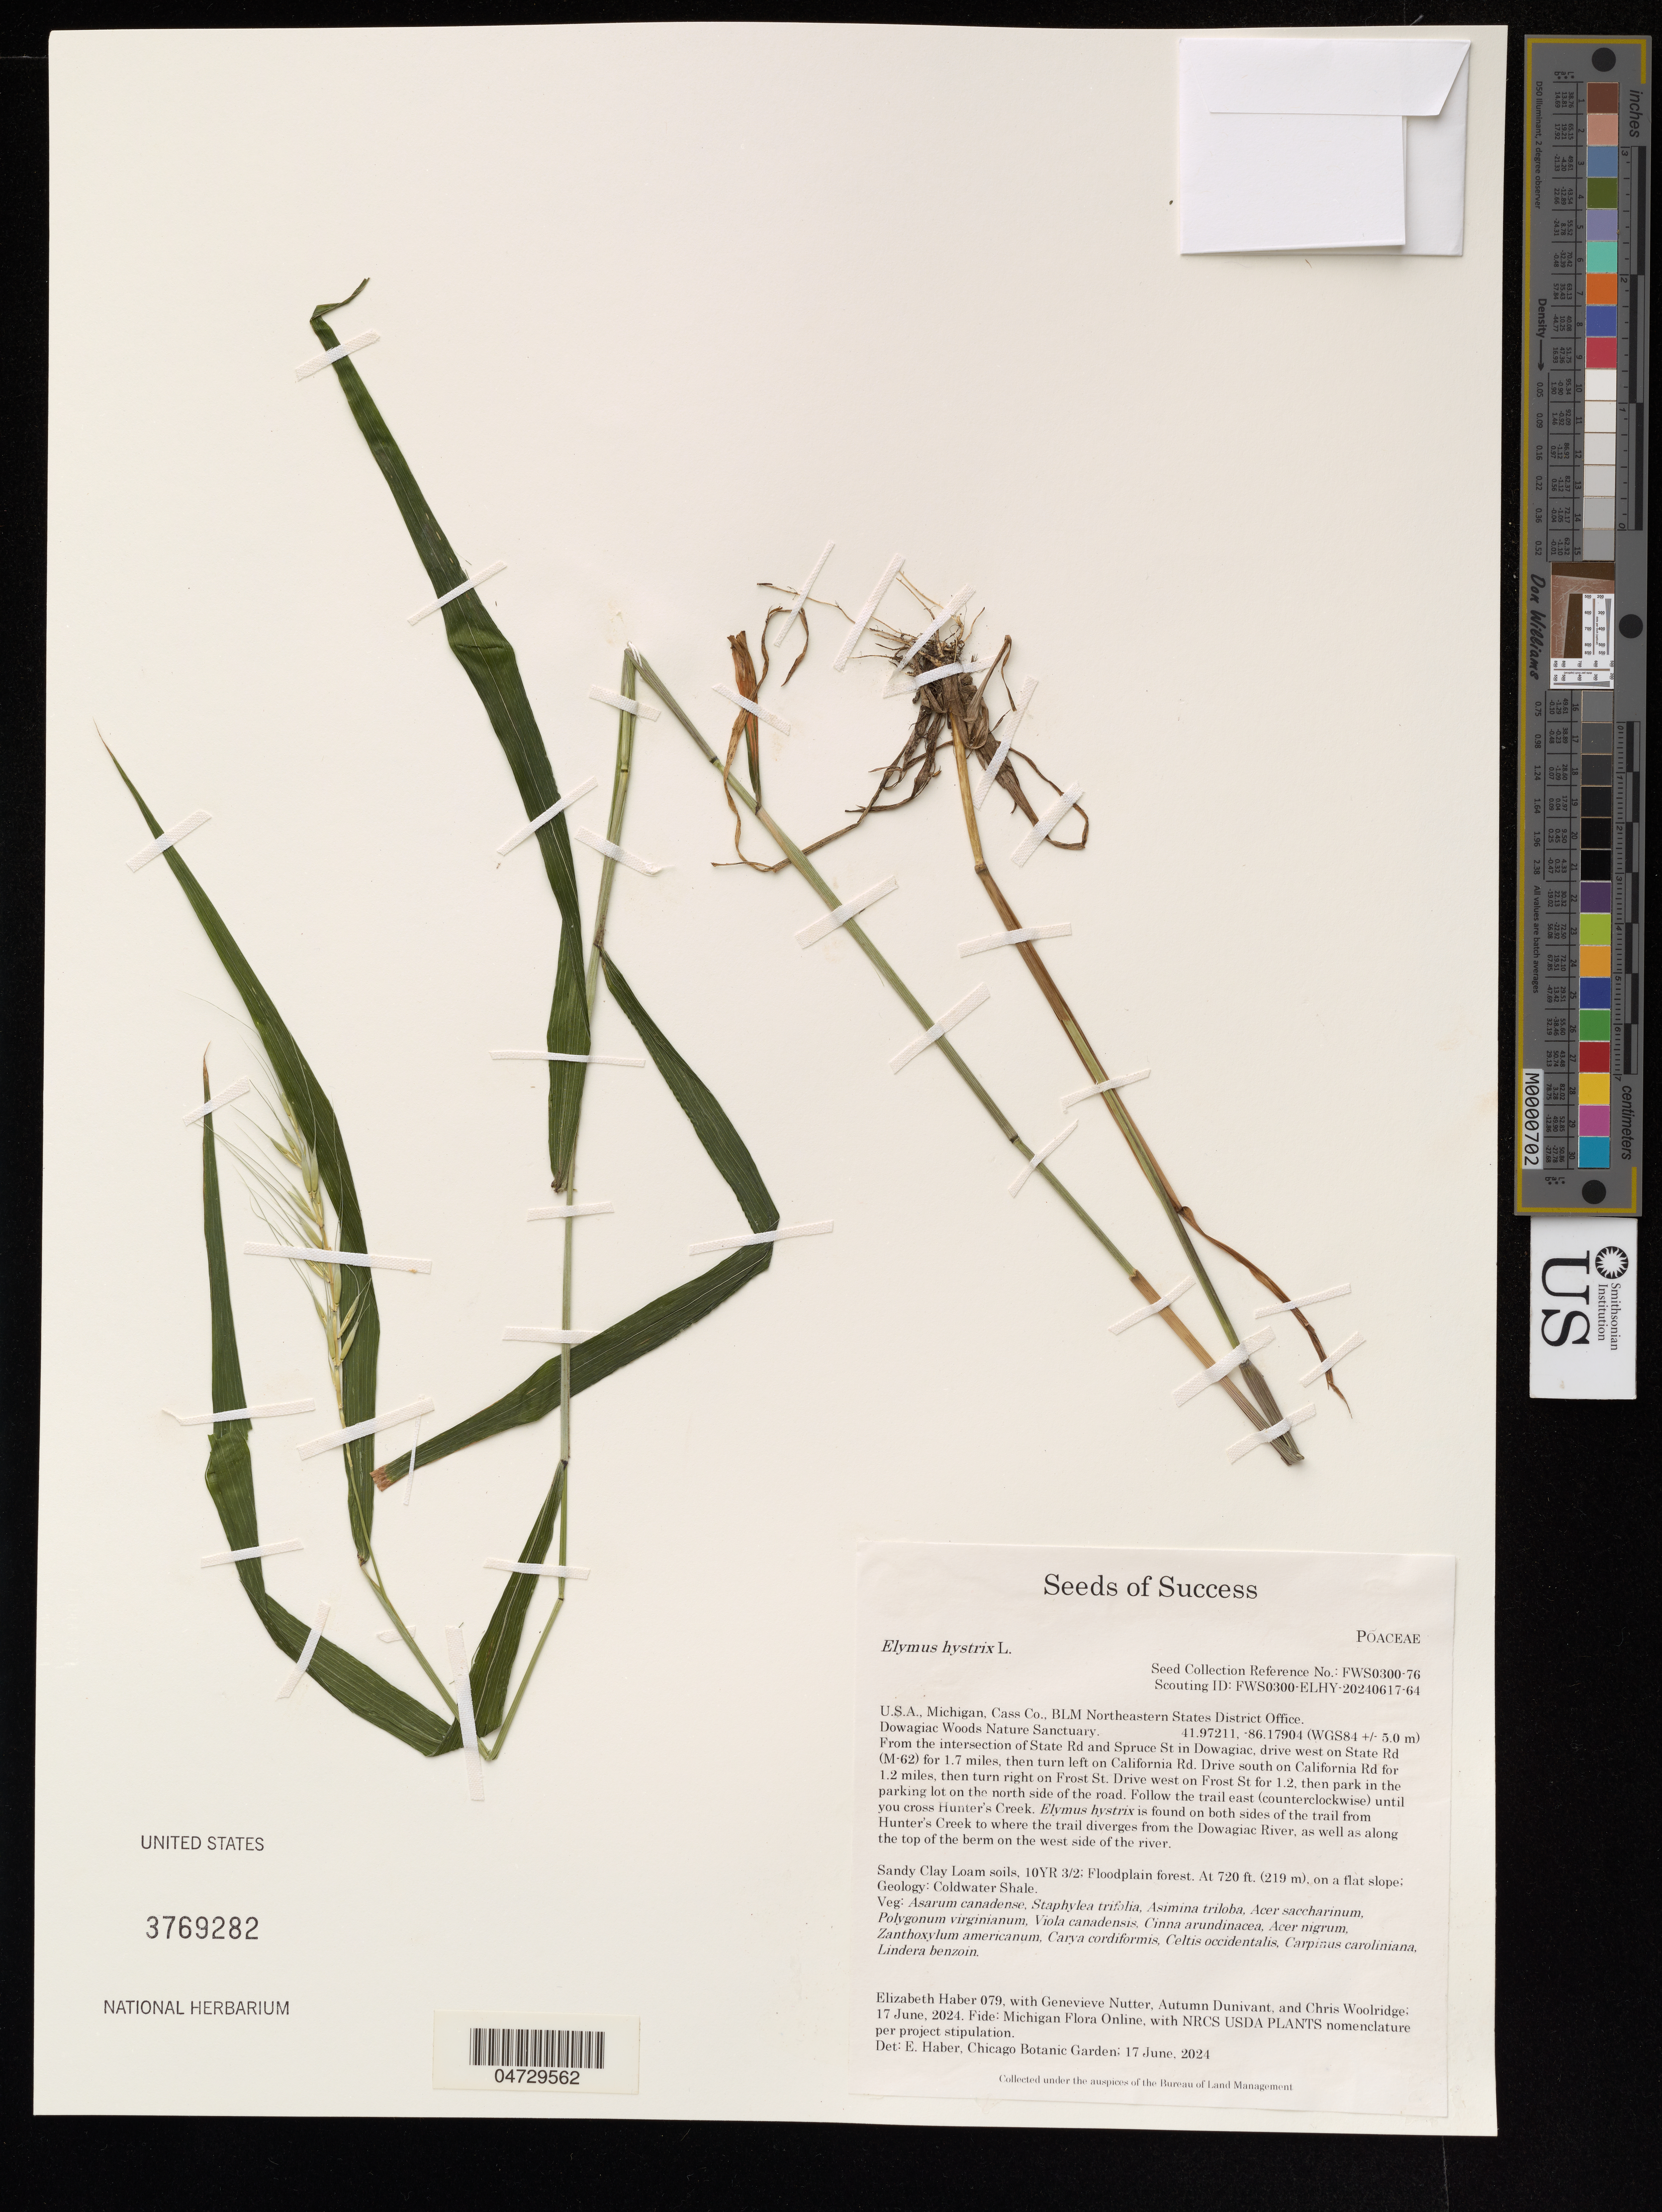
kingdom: Plantae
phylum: Tracheophyta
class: Liliopsida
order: Poales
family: Poaceae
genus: Elymus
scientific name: Elymus hystrix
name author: L.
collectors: E. Haber, G. Nutter, A. Dunivant & C. Woolridge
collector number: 079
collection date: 2024-06-17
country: United States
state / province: Michigan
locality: Cass Co., BLM Northeastern States District Office, Dowagiac Woods Nature Sanctuary.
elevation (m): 219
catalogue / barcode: US 3769282